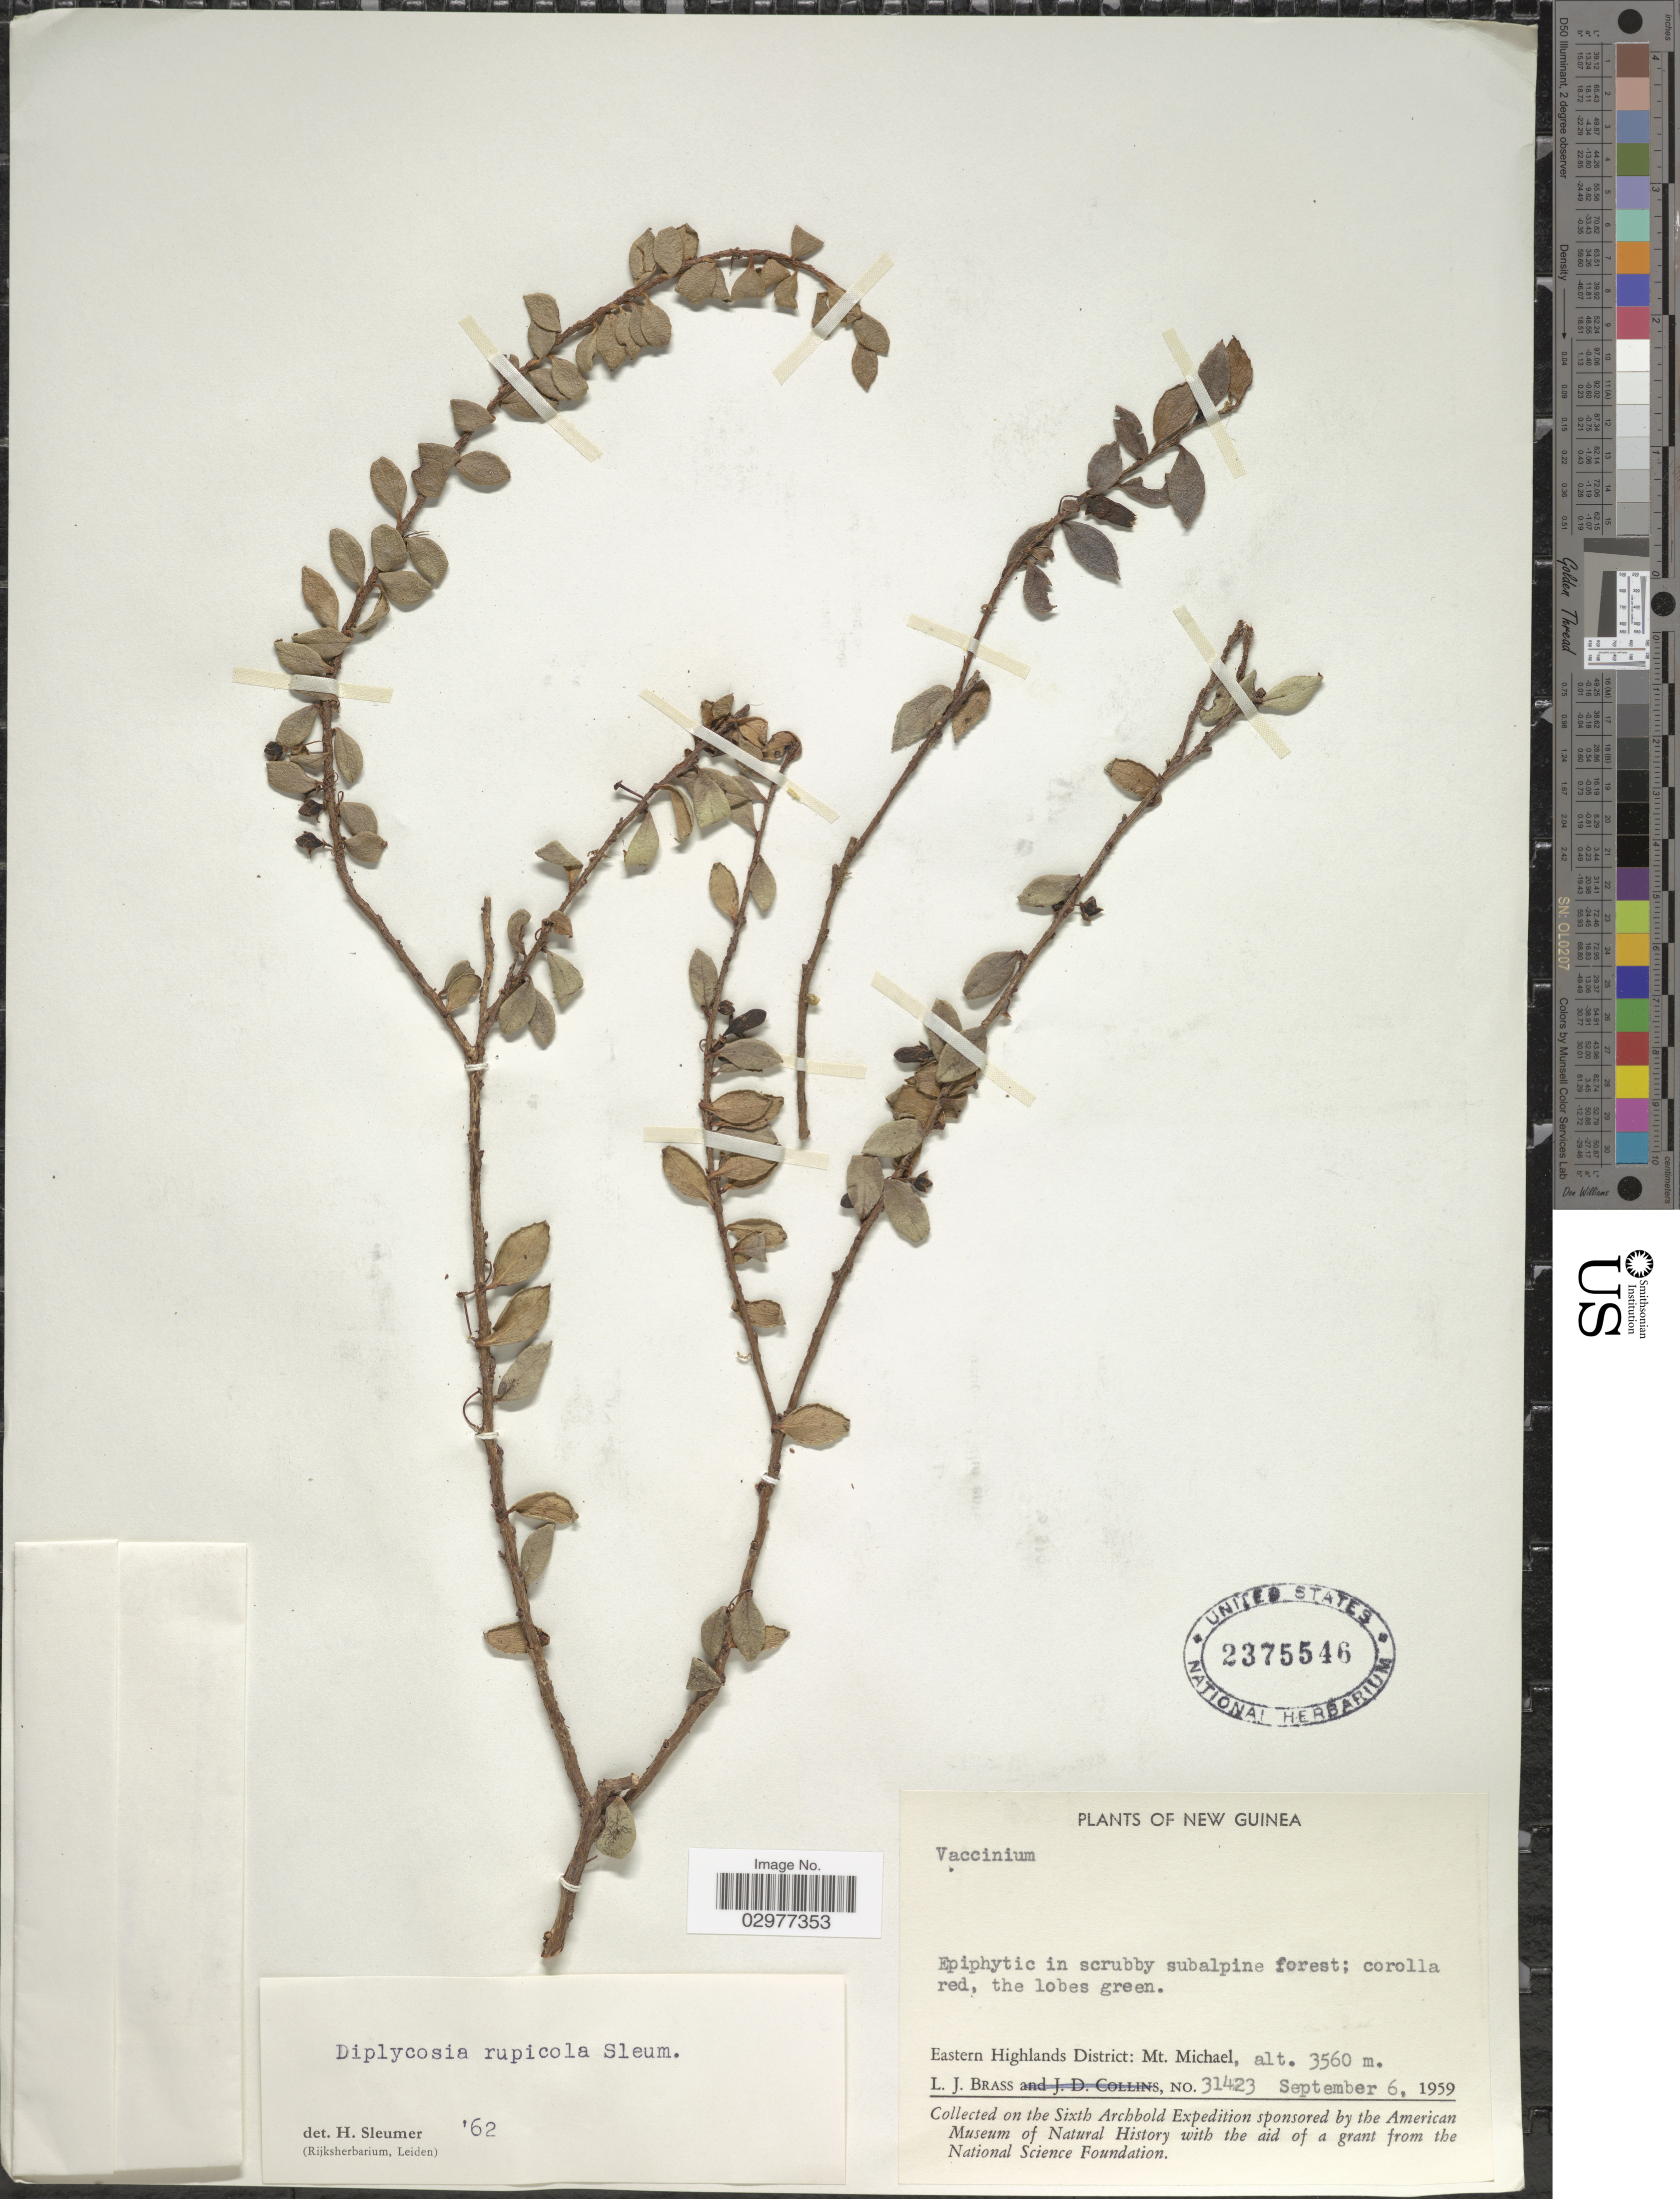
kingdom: Plantae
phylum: Tracheophyta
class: Magnoliopsida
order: Ericales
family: Ericaceae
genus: Diplycosia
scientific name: Diplycosia rupicola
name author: Sleumer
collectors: L. J. Brass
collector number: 31423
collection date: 1959-09-06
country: Papua New Guinea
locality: New Guinea. Eastern Highlands District: Mt. Michael.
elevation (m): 3560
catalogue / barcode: US 2375546